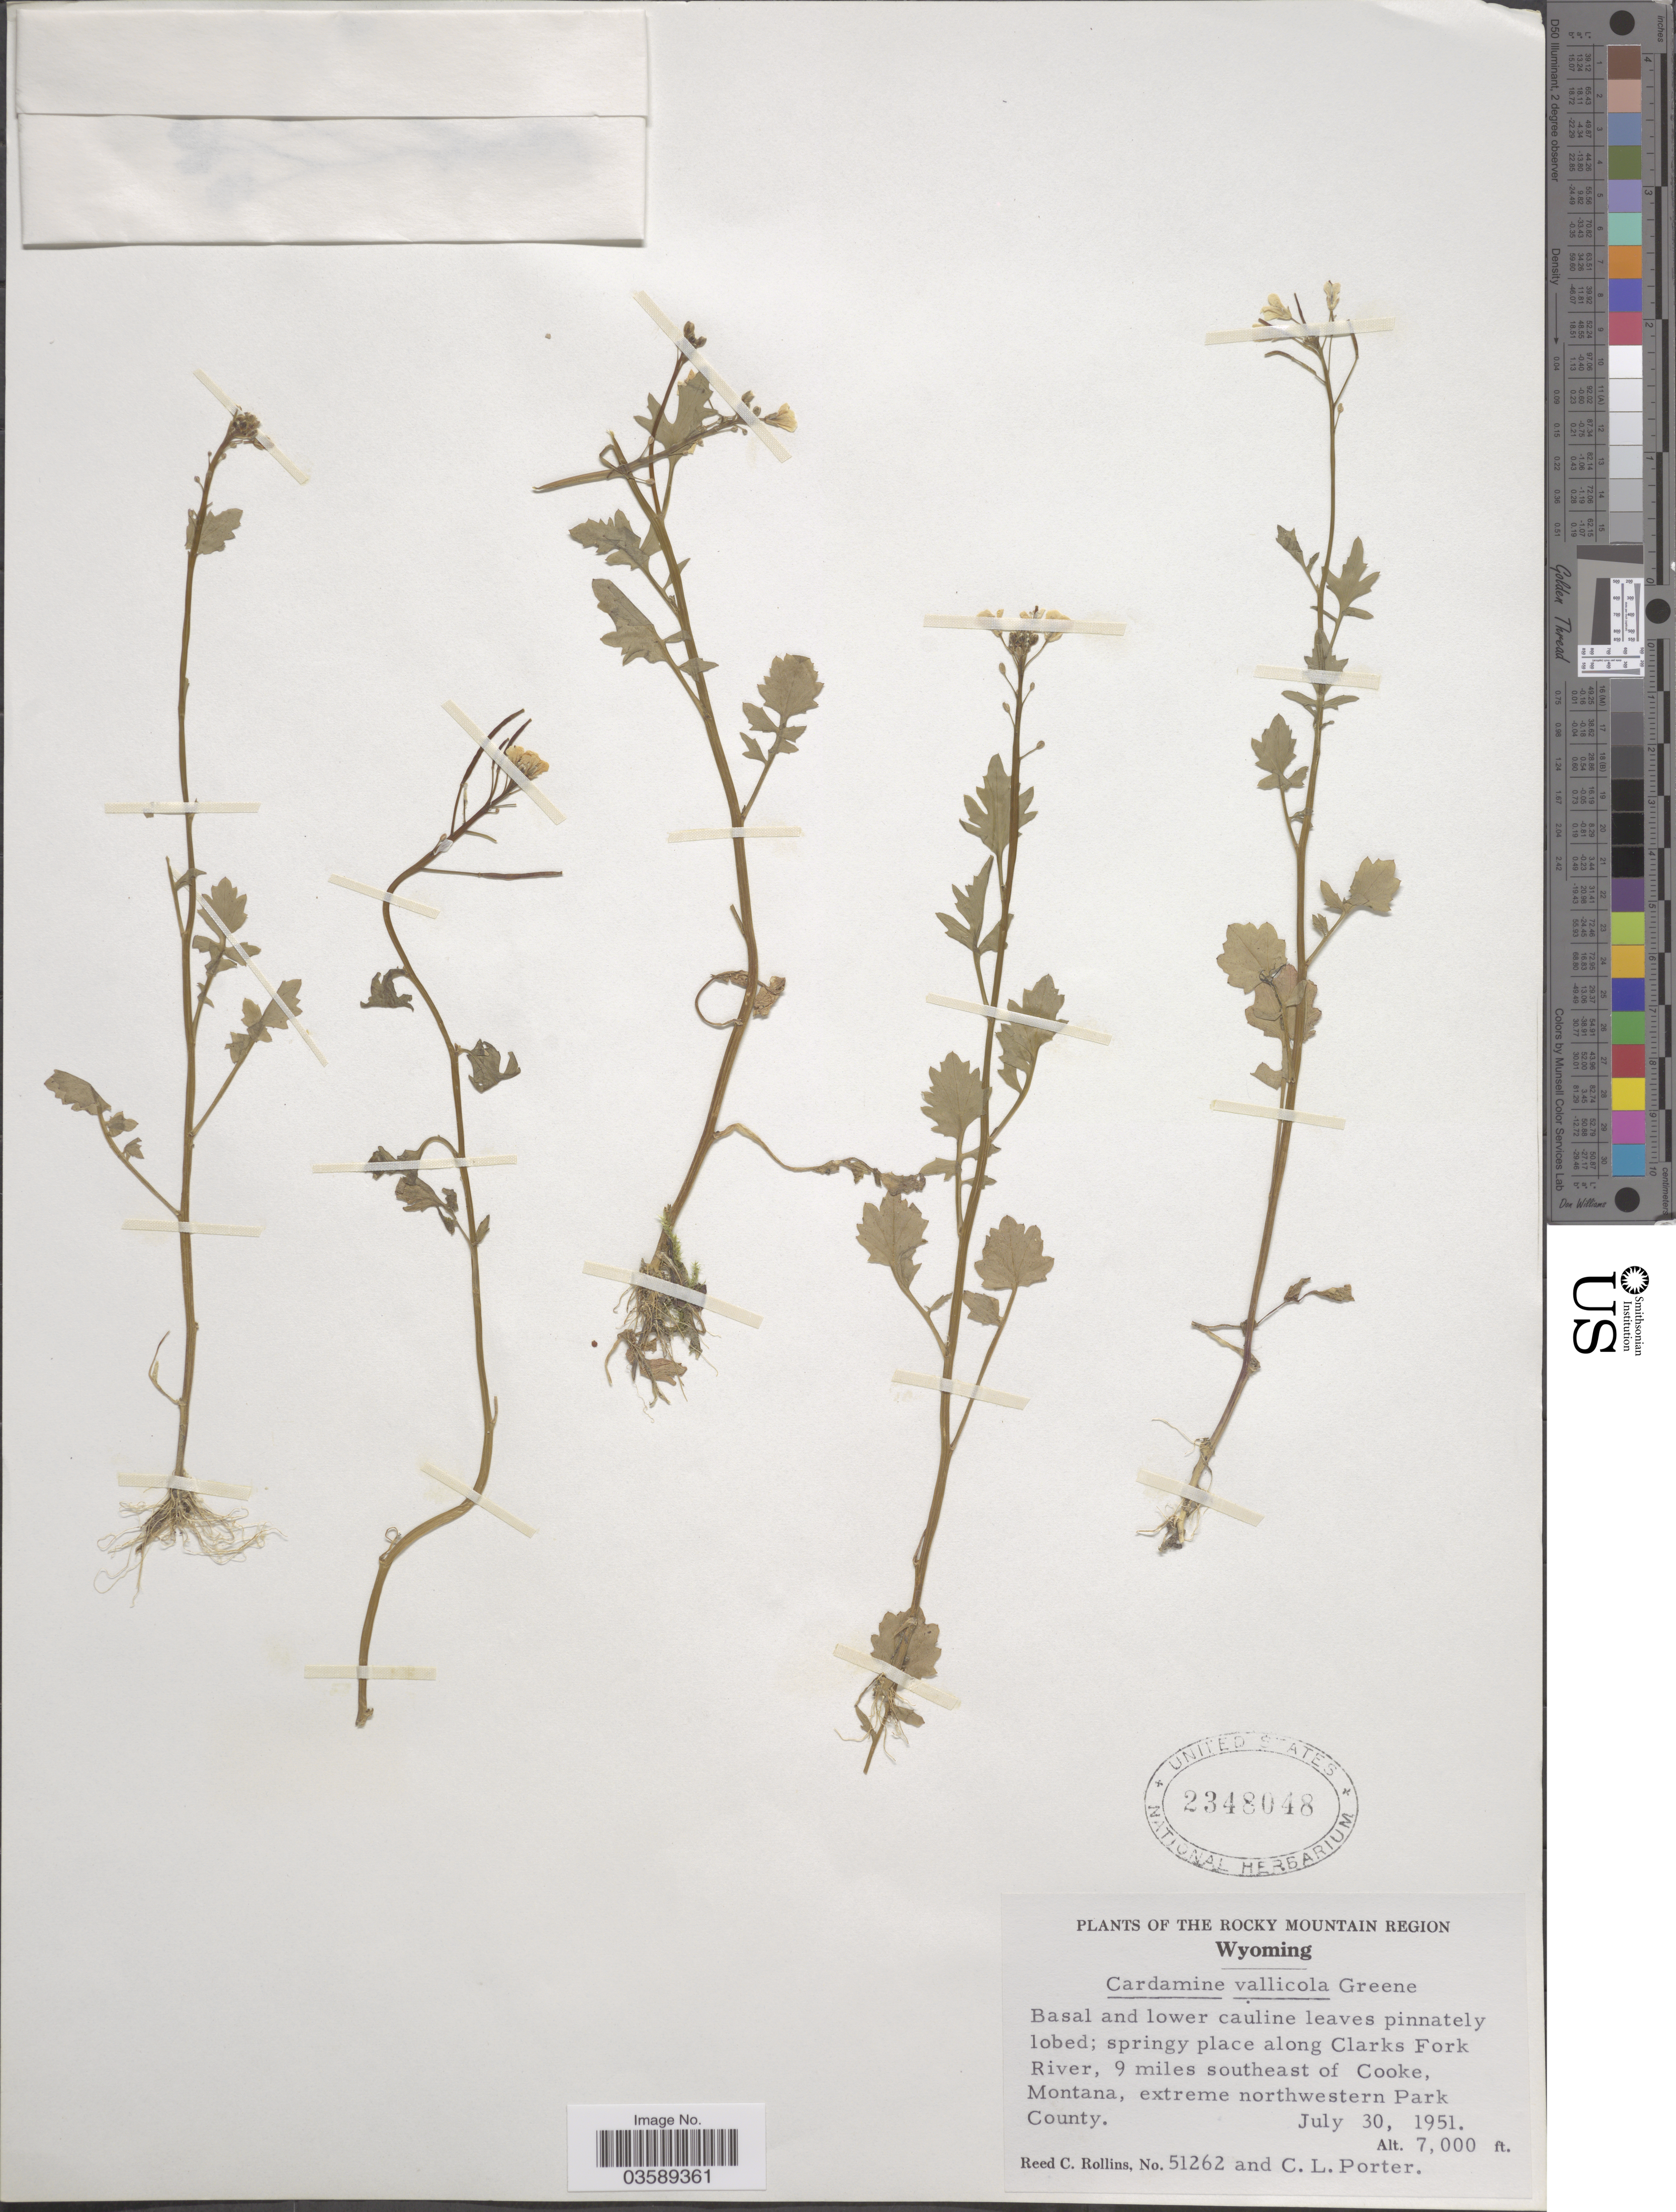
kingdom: Plantae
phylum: Tracheophyta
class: Magnoliopsida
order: Brassicales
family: Brassicaceae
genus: Cardamine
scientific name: Cardamine leibergii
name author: Holz.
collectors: R. C. Rollins & C. L. Porter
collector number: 51262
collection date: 1951-07-30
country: United States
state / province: Wyoming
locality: Rocky Mountain Region. Springy place along Clarks Fork River, 9 miles southeast of Cooke, Montana, extreme northwestern Park County.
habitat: springy place by river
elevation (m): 2134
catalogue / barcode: US 2348048